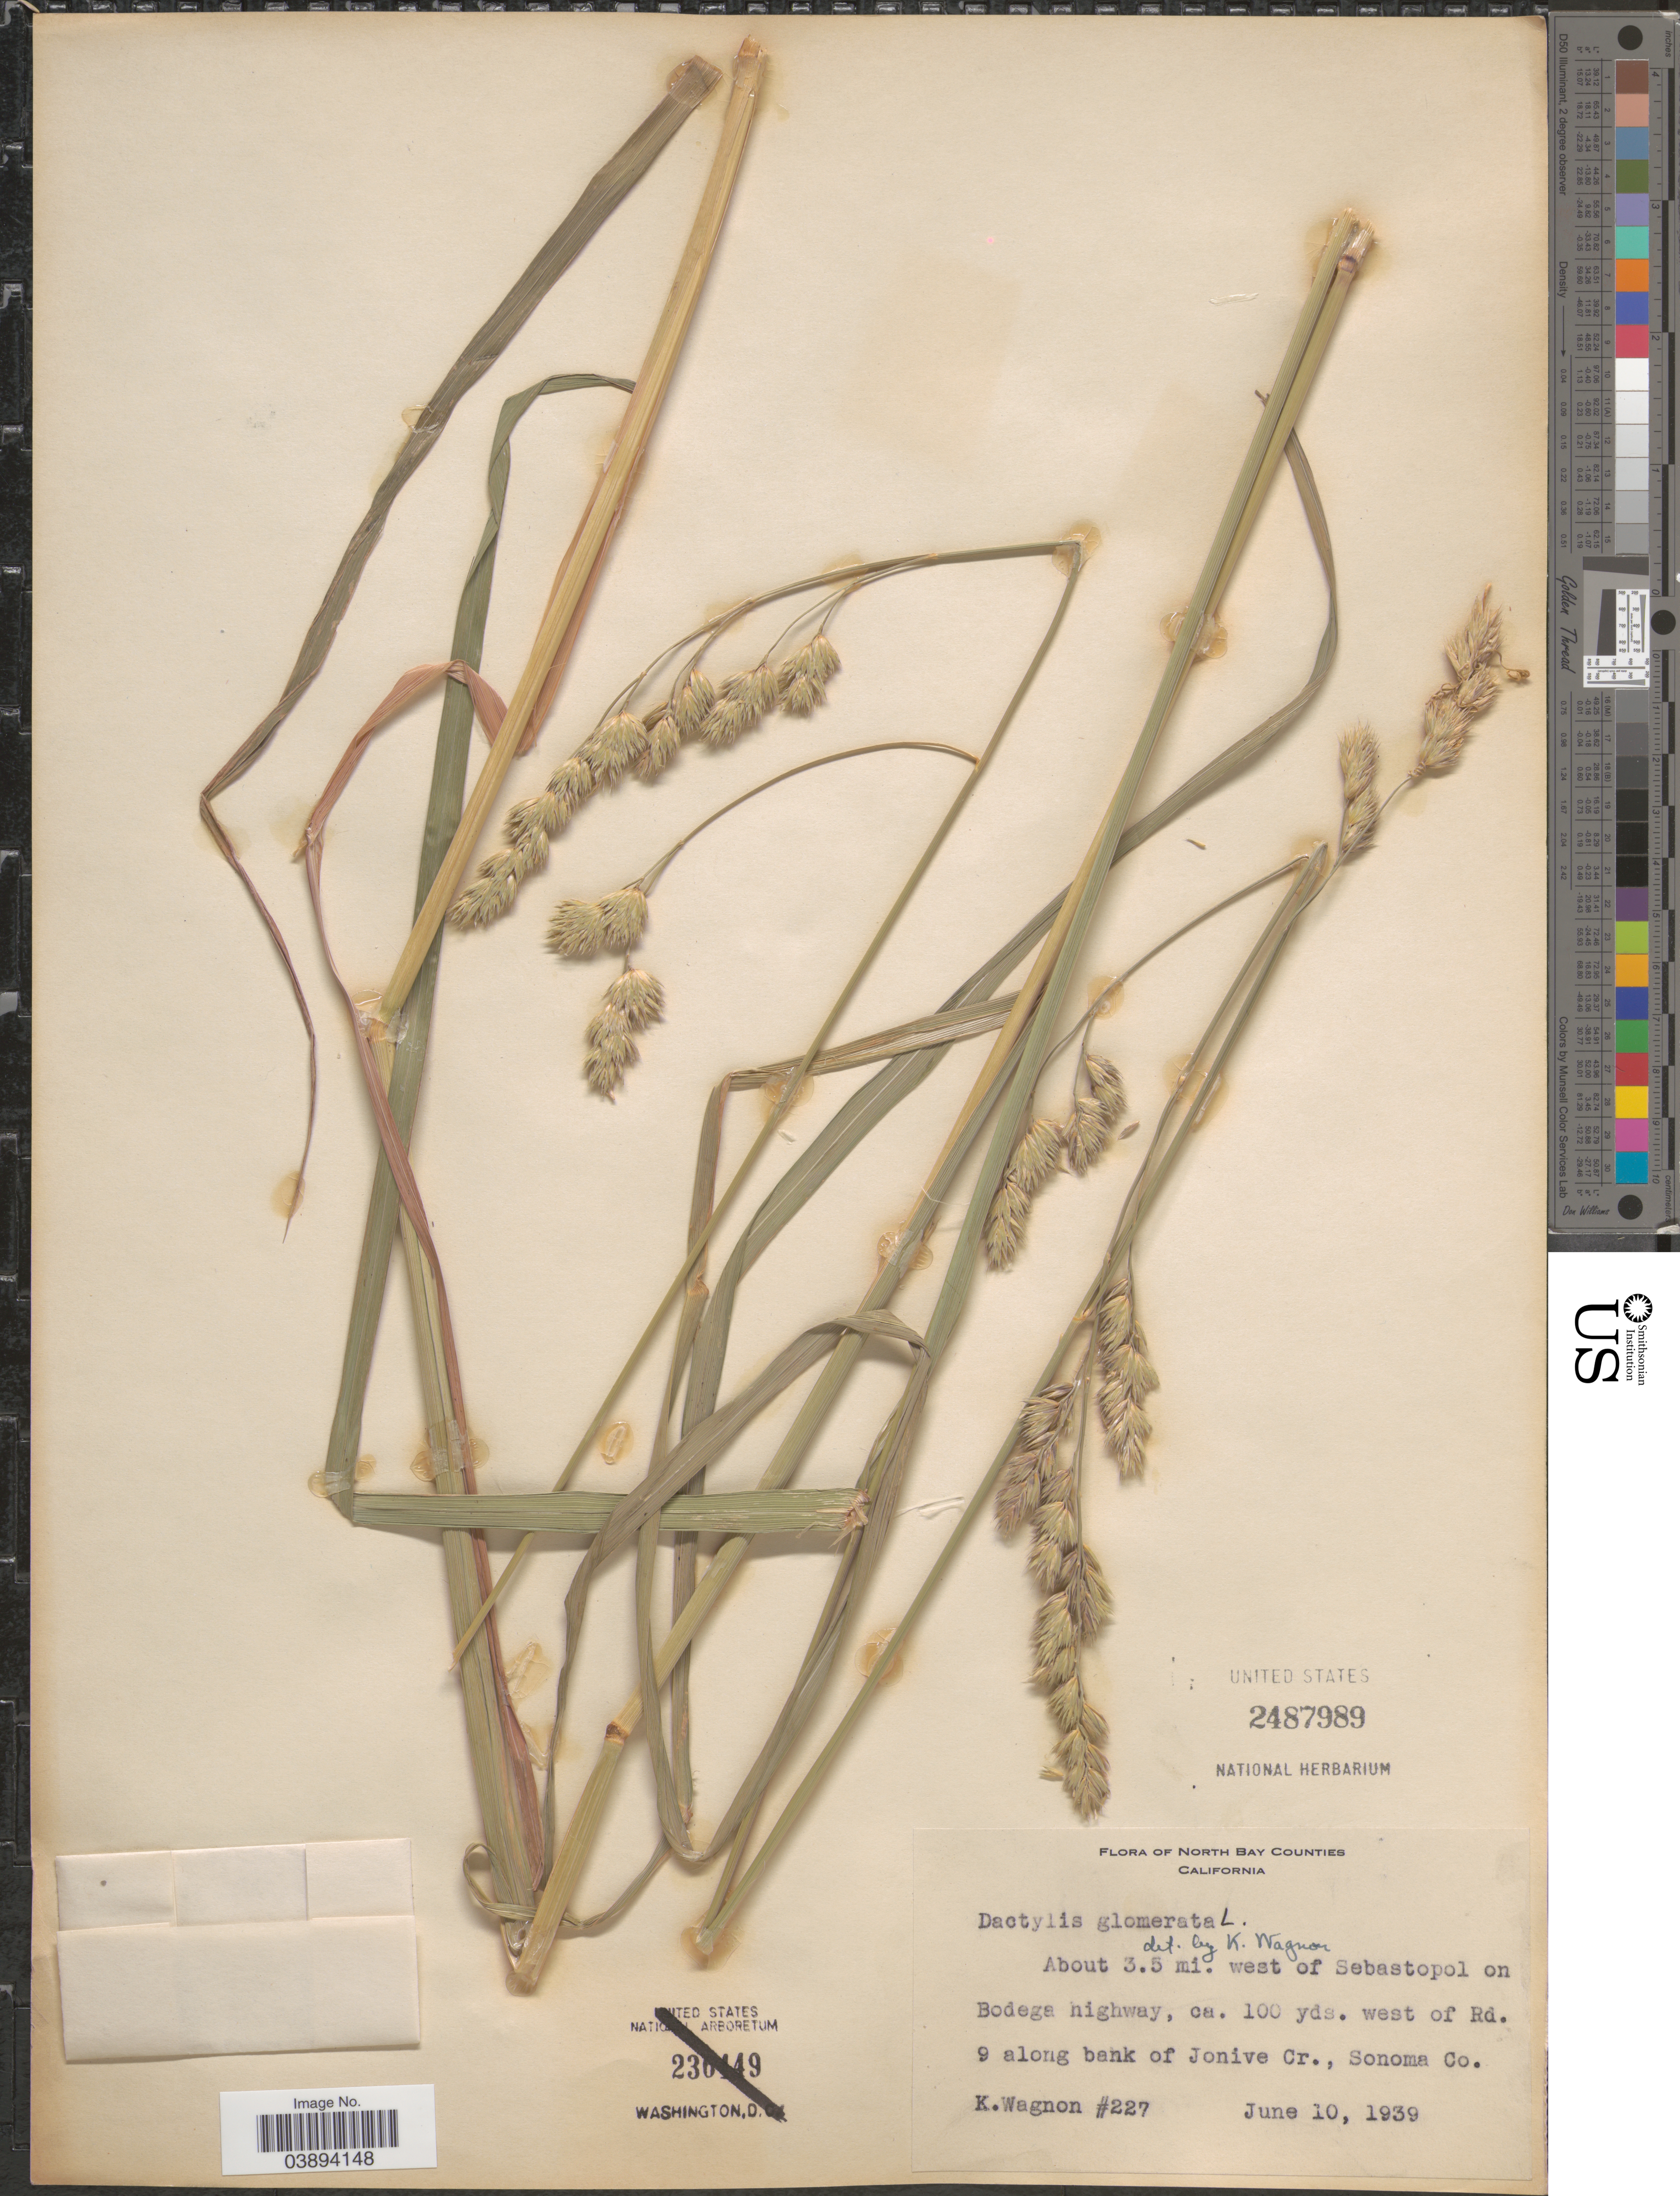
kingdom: Plantae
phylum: Tracheophyta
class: Liliopsida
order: Poales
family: Poaceae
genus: Dactylis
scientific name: Dactylis glomerata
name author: L.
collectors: K. Wagnon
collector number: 227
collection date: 1939-06-10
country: United States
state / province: California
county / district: Sonoma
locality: North Bay Counties. About 3.5 mi. west of Sebastopol on Bodega highway, ca. 100 yds. west of Rd. 9 along bank of Jonive Cr., Sonoma Co.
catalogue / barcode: US 2487989